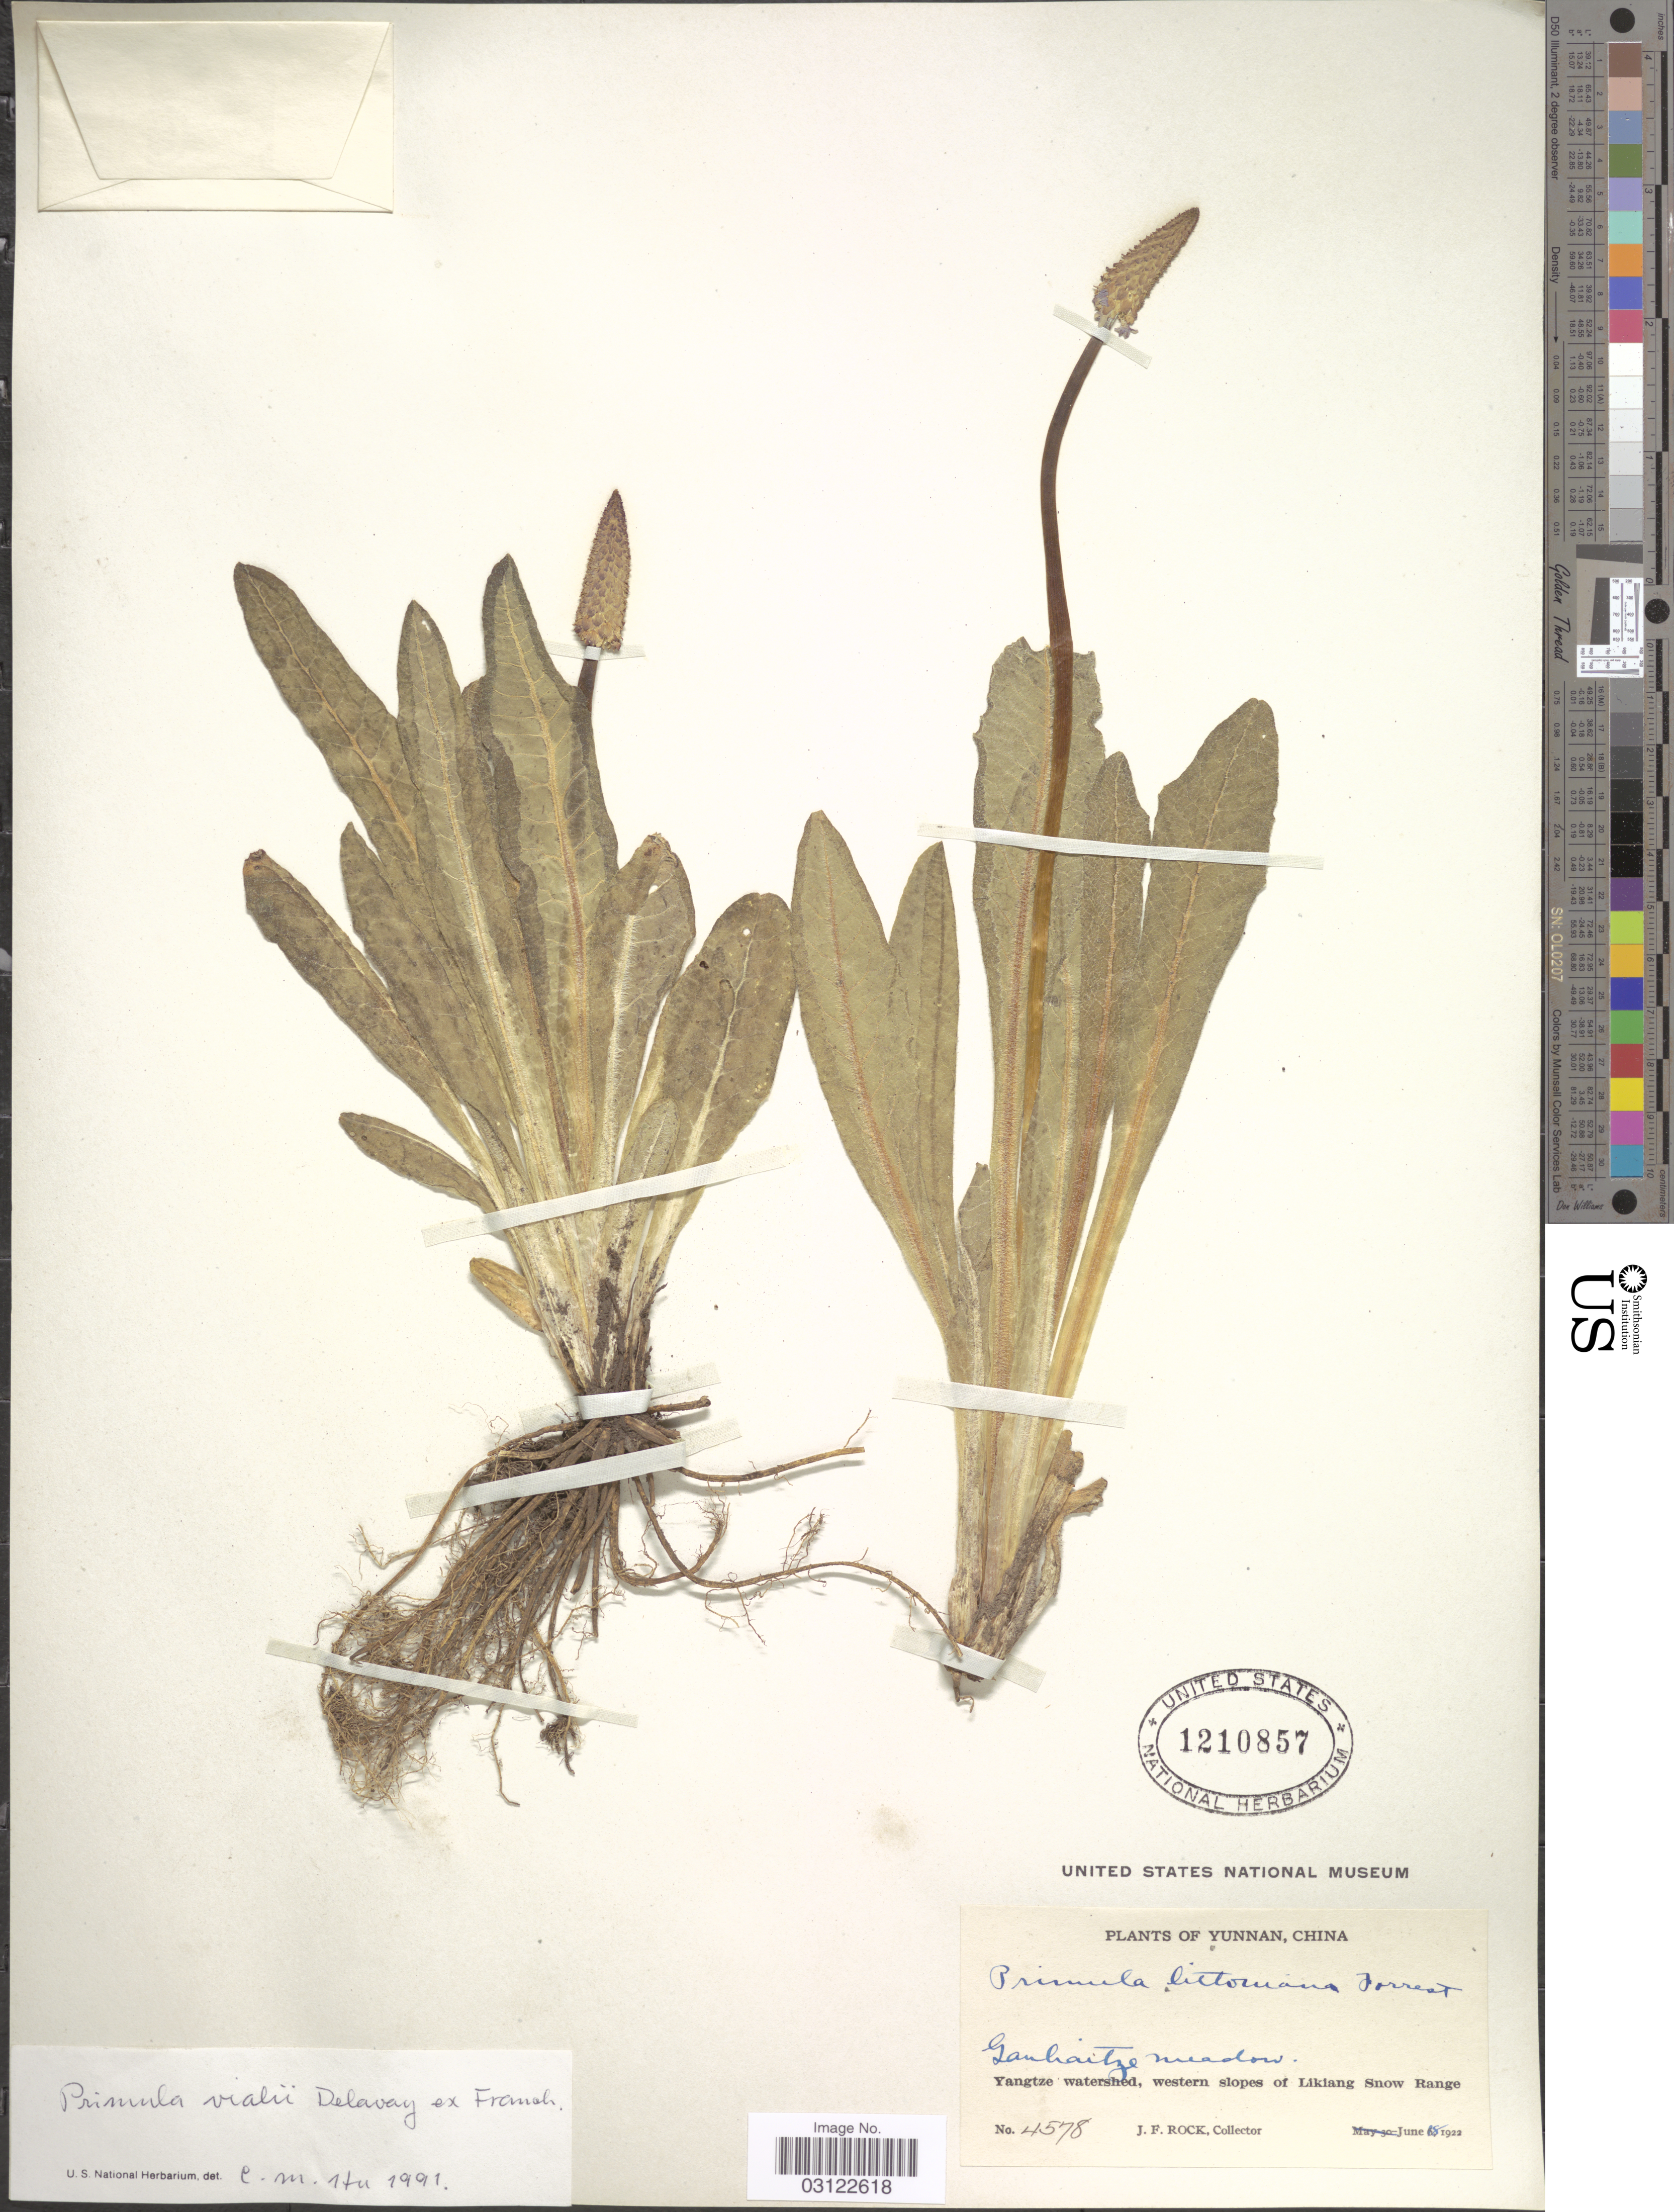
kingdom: Plantae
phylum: Tracheophyta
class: Magnoliopsida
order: Ericales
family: Primulaceae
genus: Primula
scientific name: Primula vialii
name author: Delavay ex Franch.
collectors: J. Rock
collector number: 4578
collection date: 1922-06-18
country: China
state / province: Yunnan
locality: Ganhaitze meadow. Yangtze watershed, western slopes of Likiang Snow Range.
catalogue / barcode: US 1210857